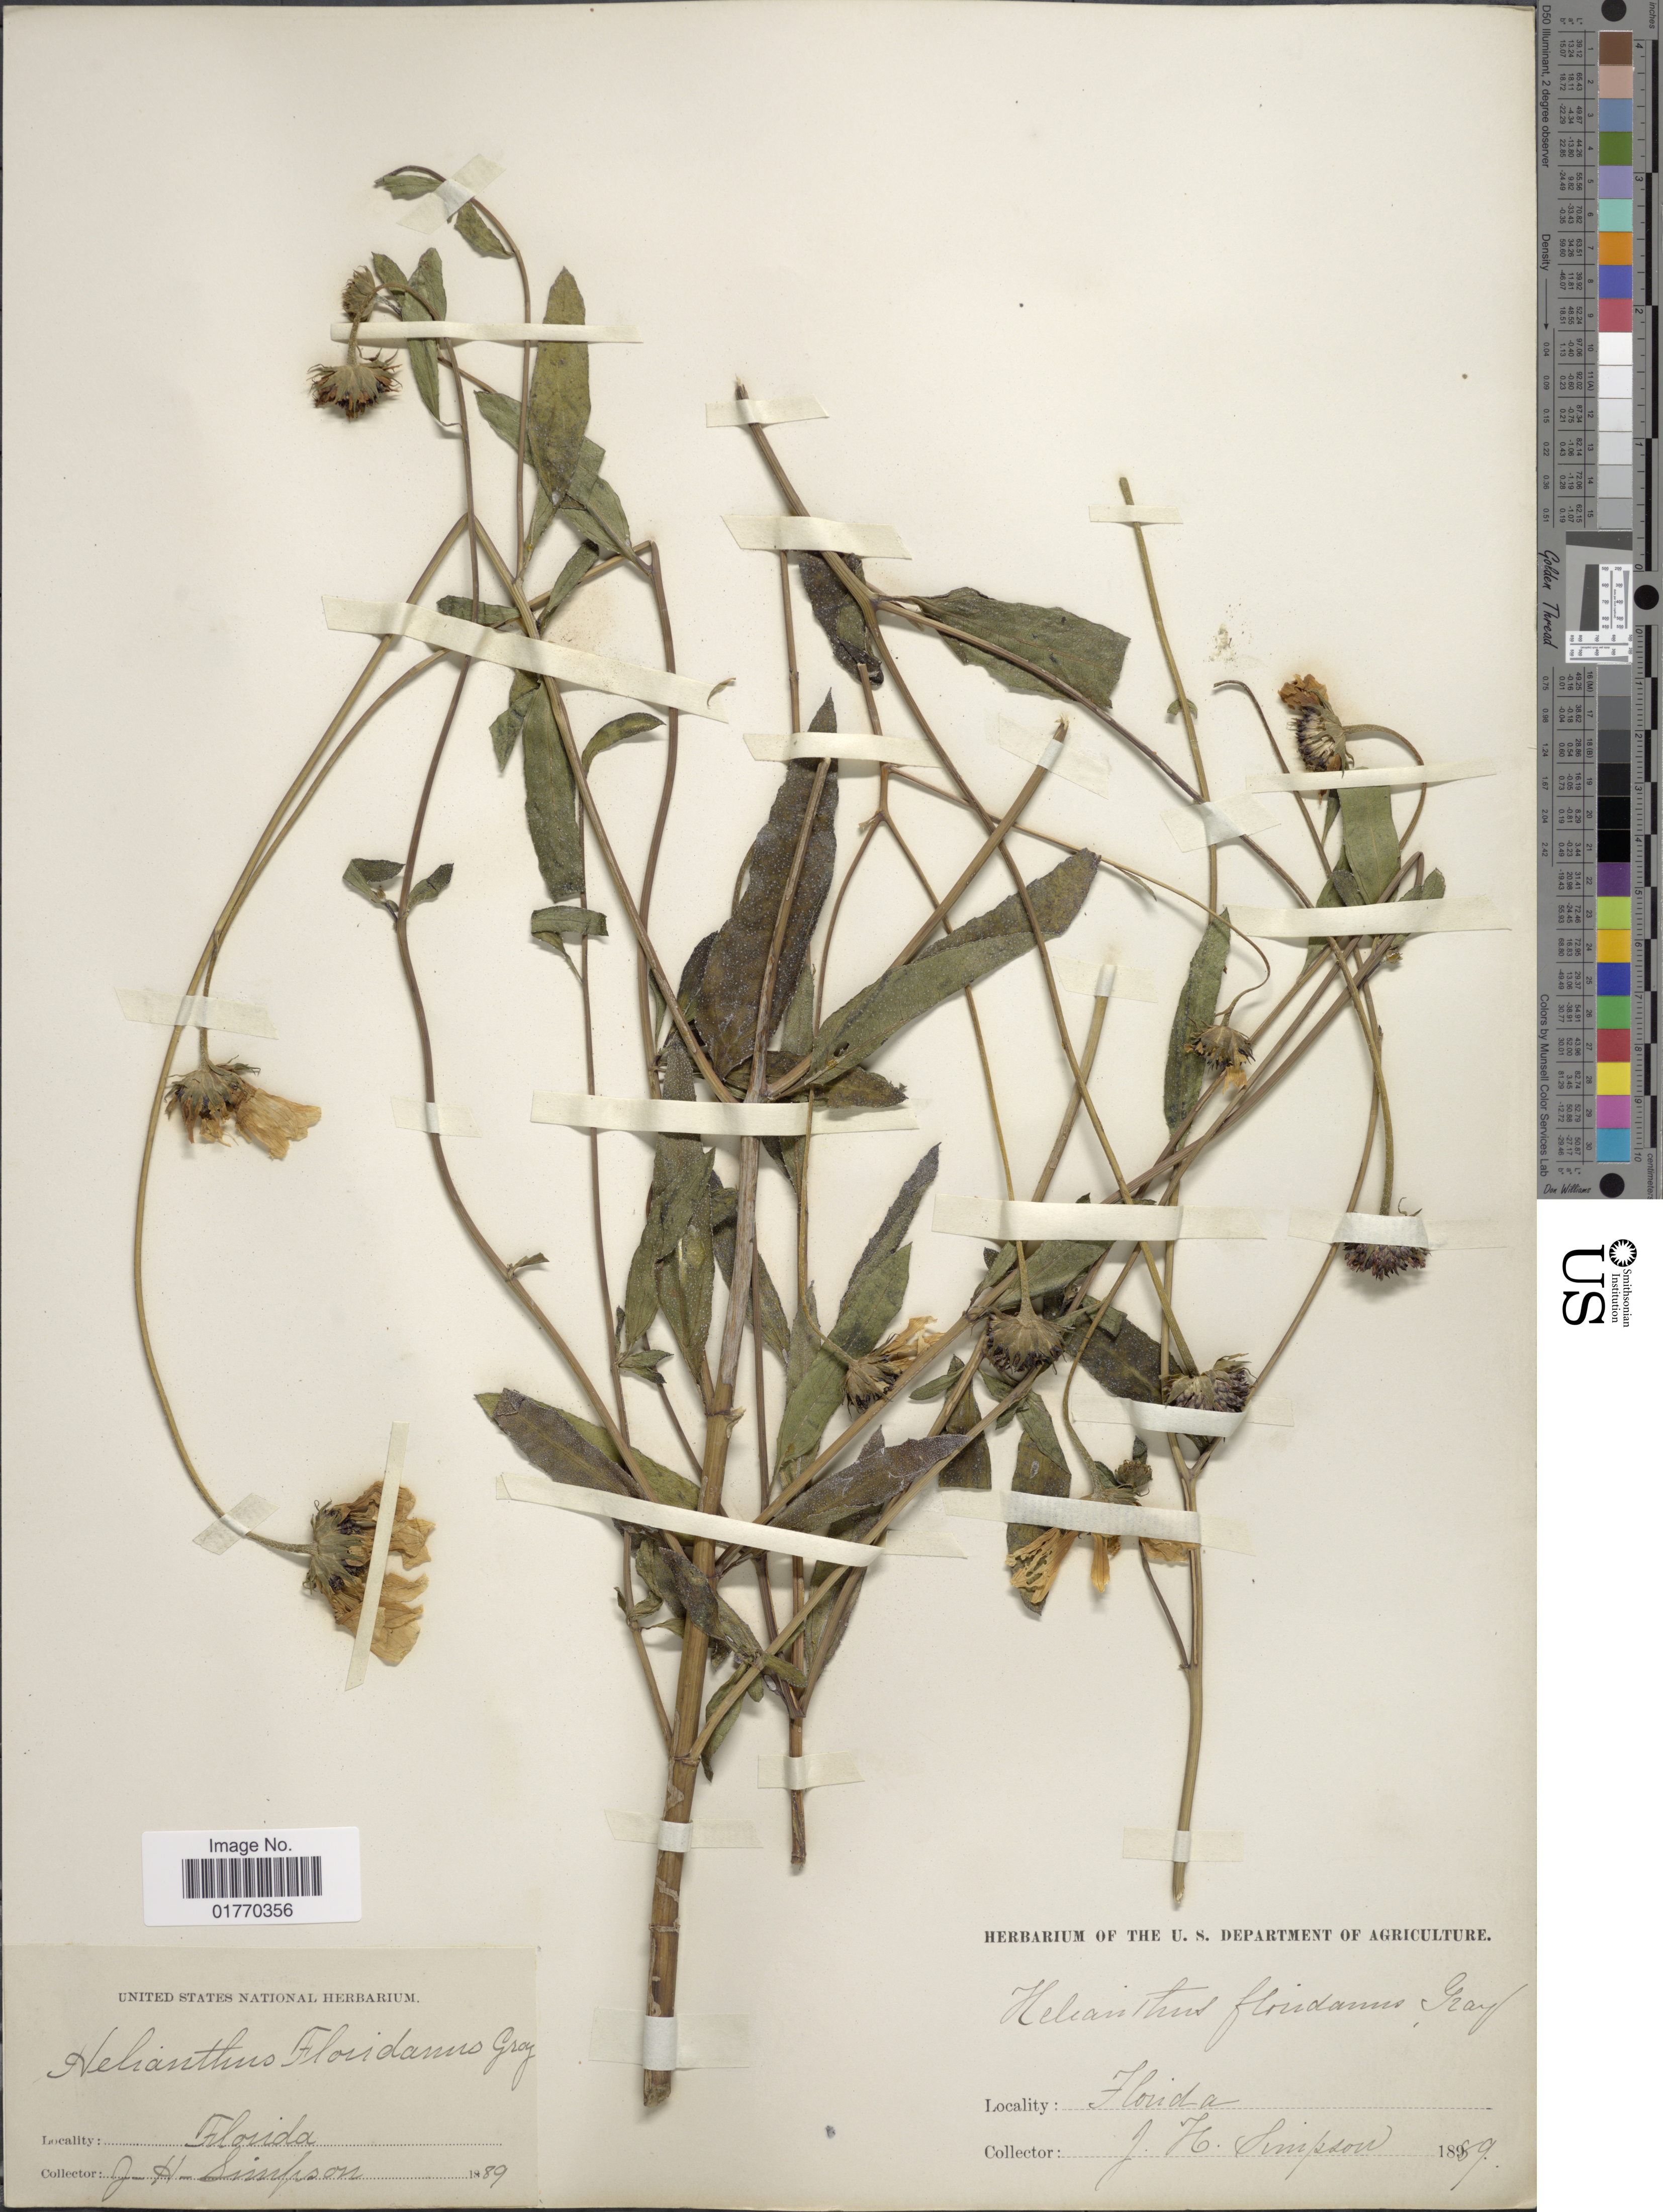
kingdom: Plantae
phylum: Tracheophyta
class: Magnoliopsida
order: Asterales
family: Asteraceae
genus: Helianthus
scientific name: Helianthus floridanus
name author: A. Gray ex Chapm.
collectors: J. H. Simpson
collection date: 1889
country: United States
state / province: Florida